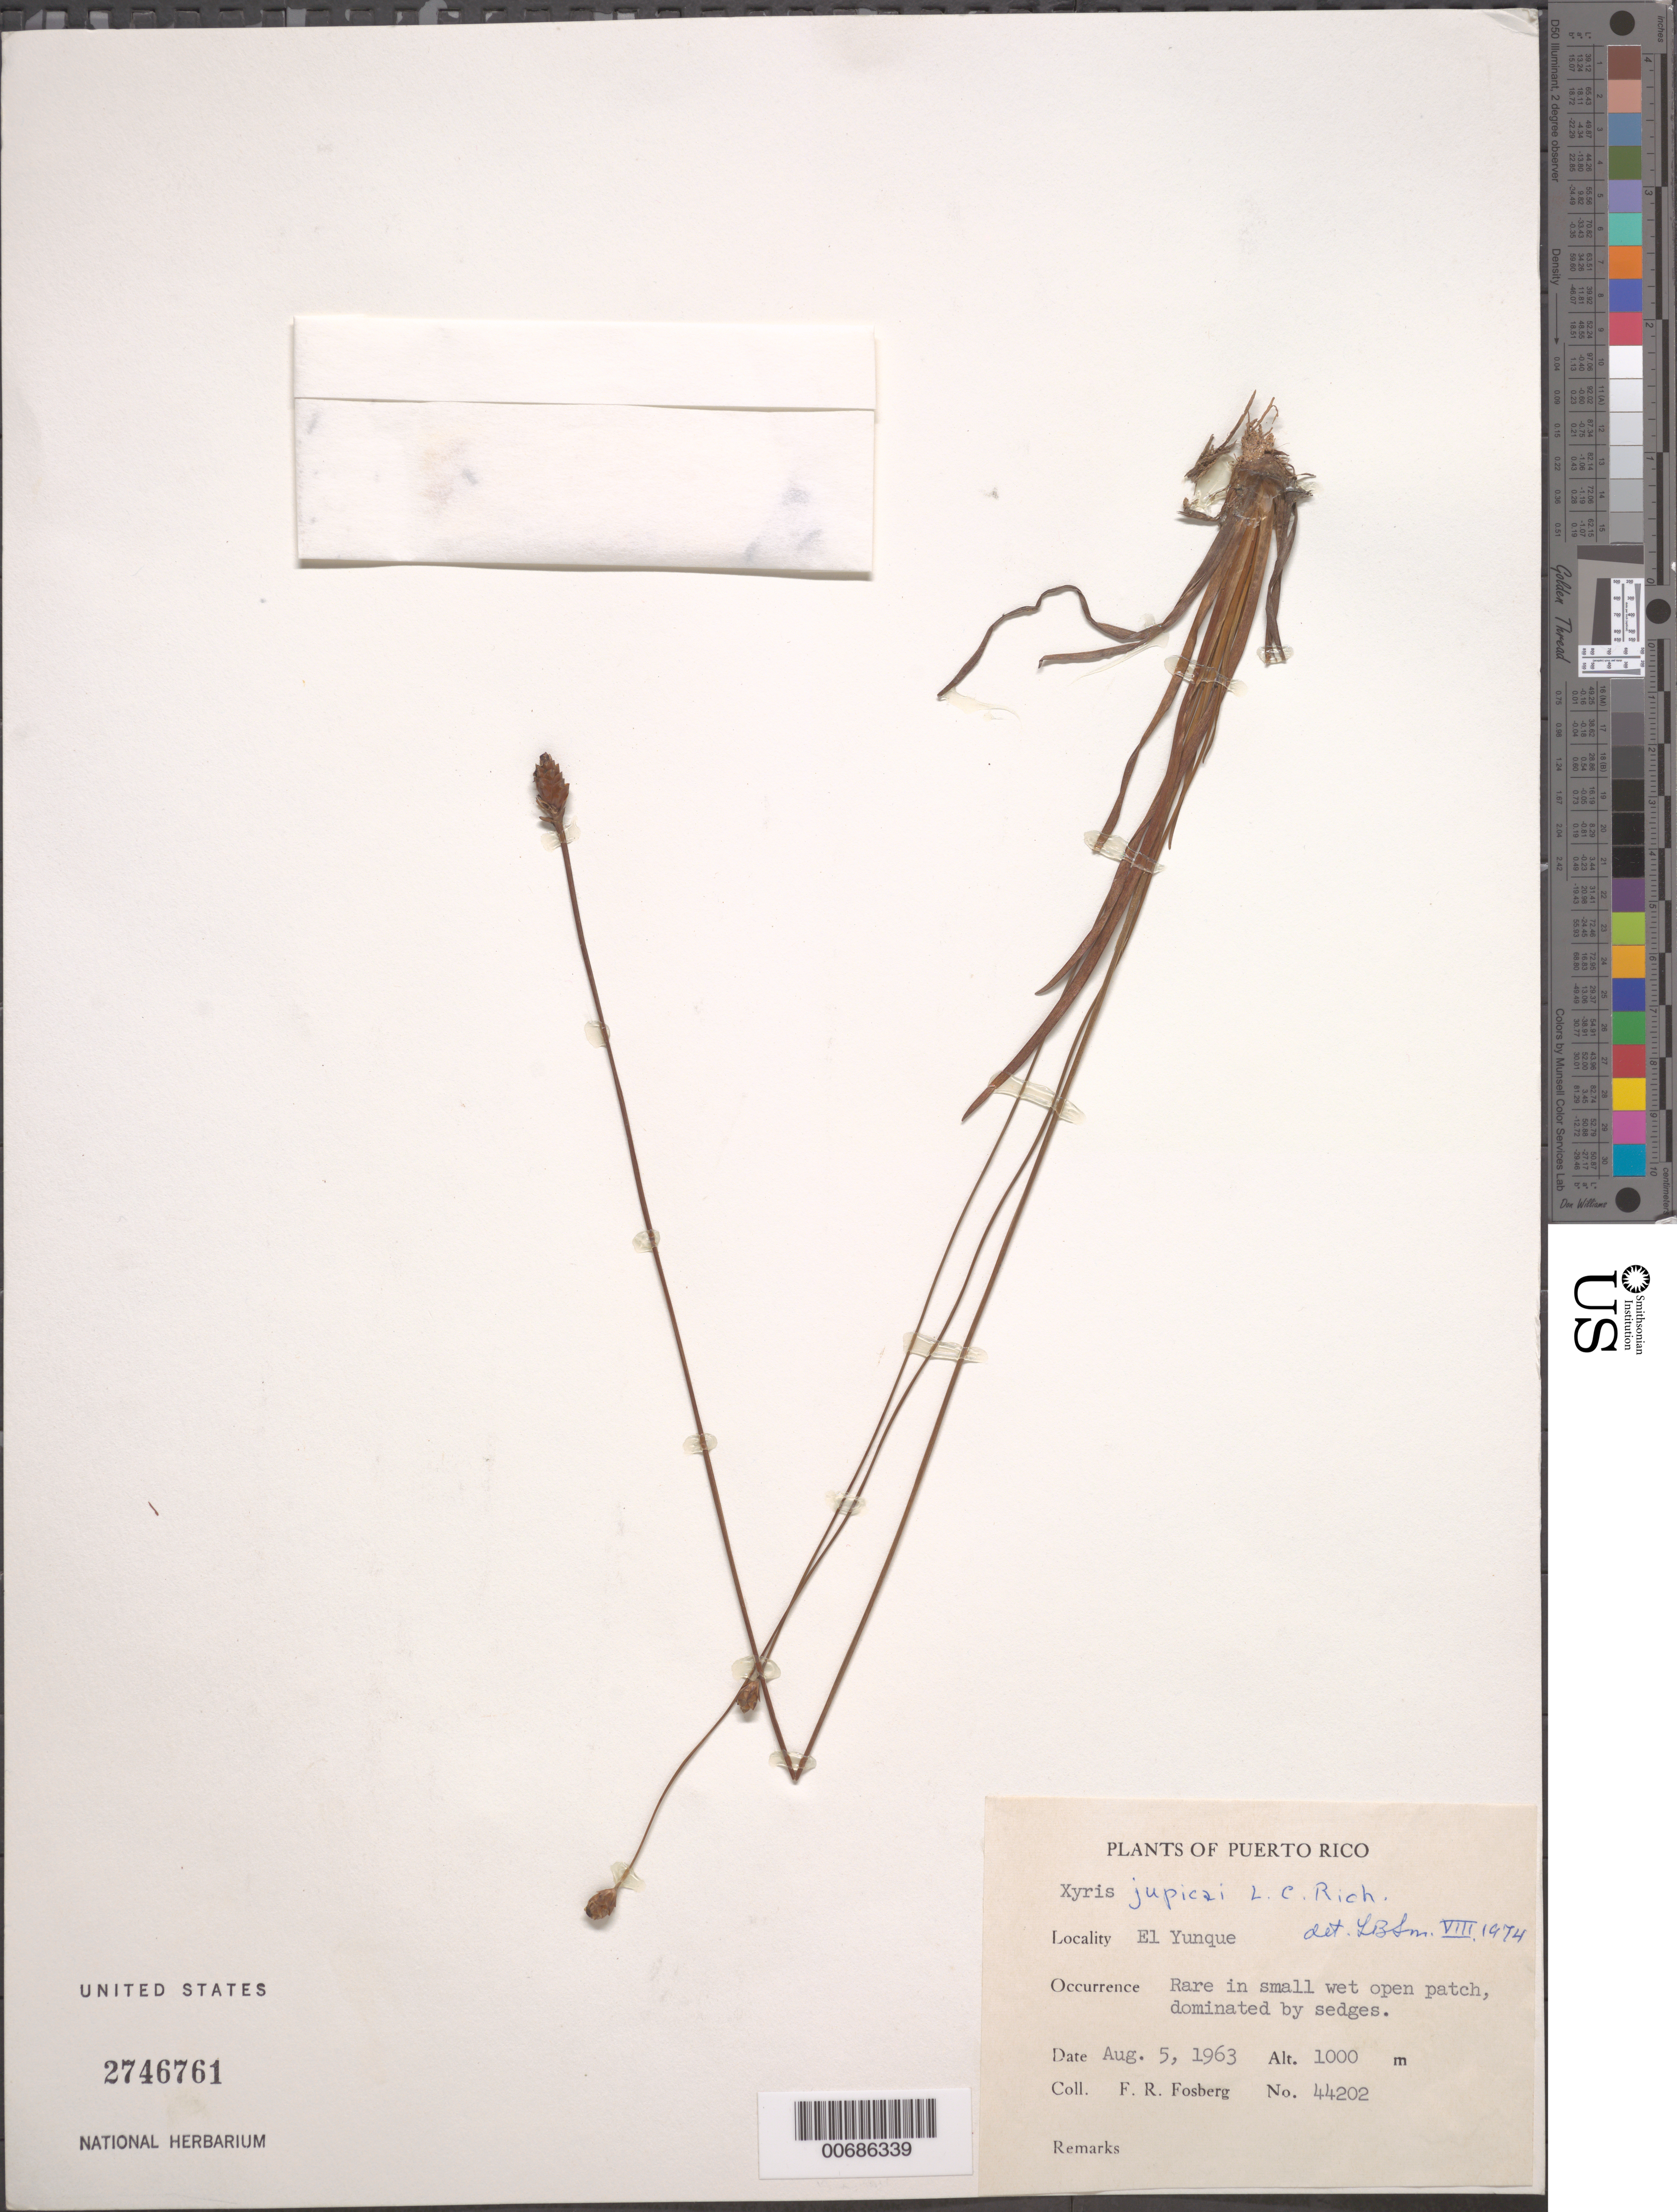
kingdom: Plantae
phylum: Tracheophyta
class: Liliopsida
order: Poales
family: Xyridaceae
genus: Xyris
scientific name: Xyris jupicai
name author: Rich.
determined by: Smith, Lyman B., (US), NMNH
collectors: F. R. Fosberg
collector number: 44202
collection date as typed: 05 Aug 1963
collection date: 1963-08-05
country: Puerto Rico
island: Greater Antilles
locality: El Yunque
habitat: Small wet open patch, dominated by sedges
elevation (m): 1000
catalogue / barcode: US 2746761